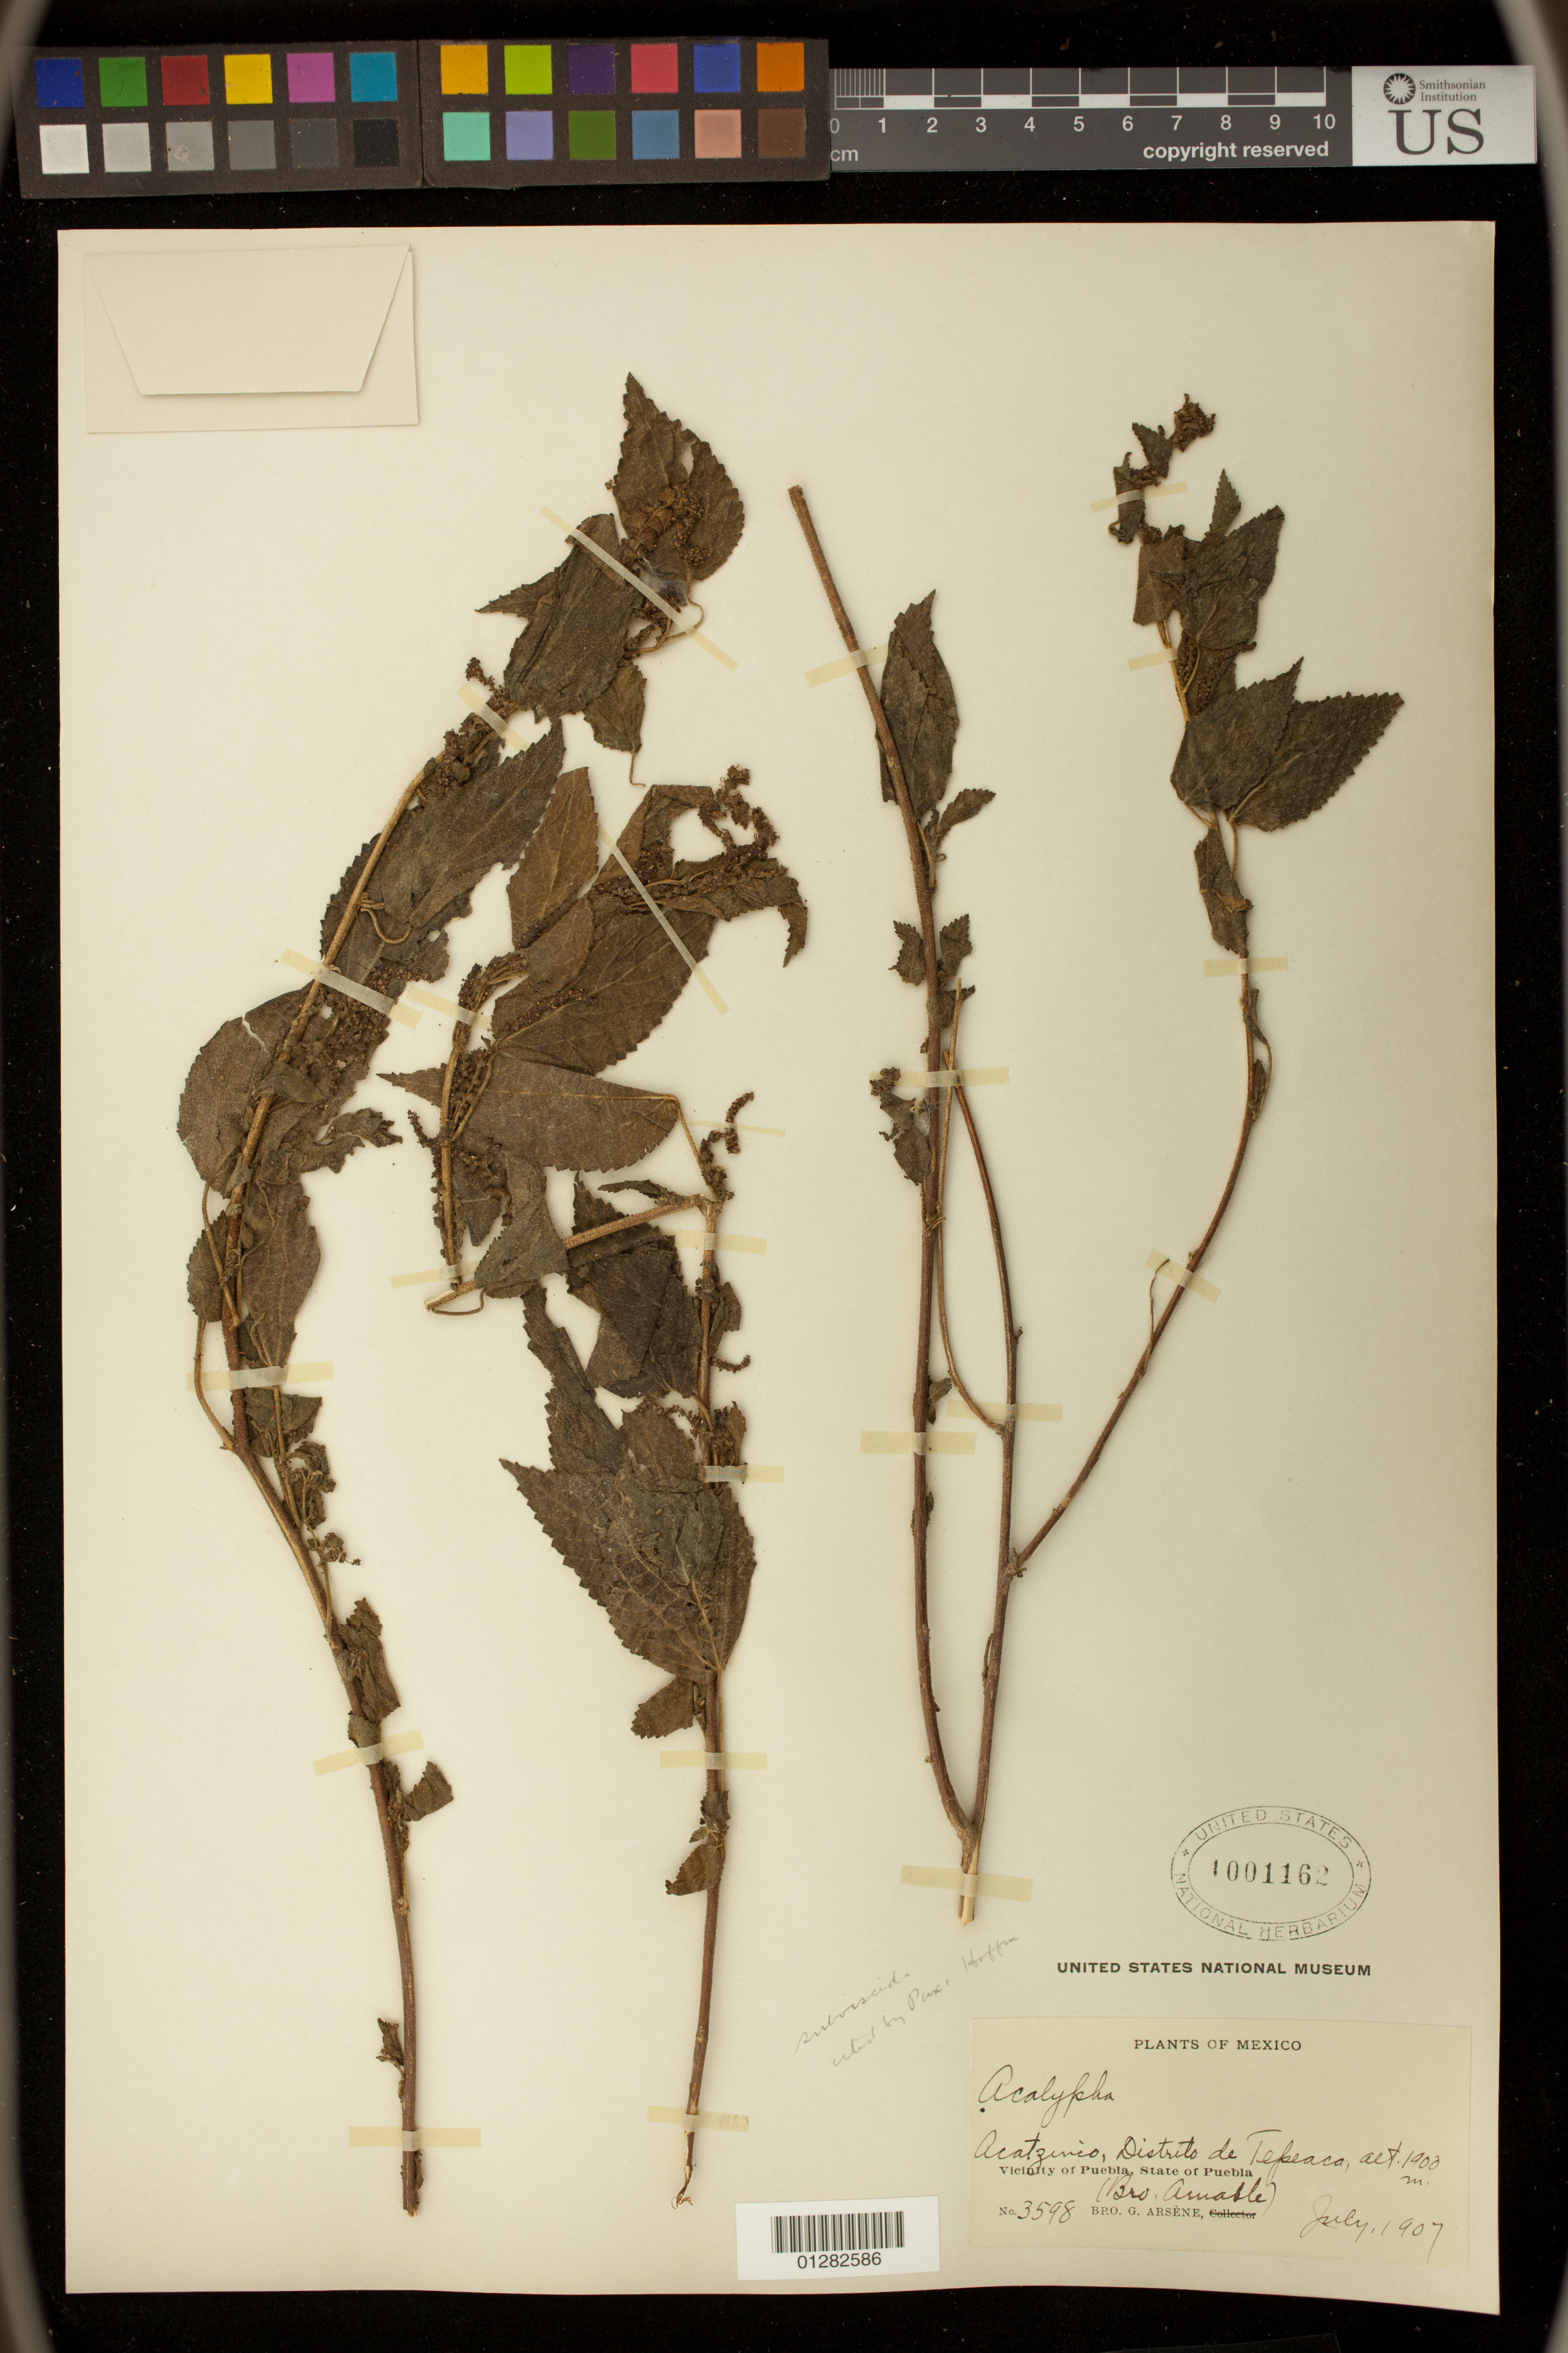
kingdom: Plantae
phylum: Tracheophyta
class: Magnoliopsida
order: Malpighiales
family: Euphorbiaceae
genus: Acalypha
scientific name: Acalypha subviscida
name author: S. Watson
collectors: M. Bourgeau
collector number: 3598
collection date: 1907-07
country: Mexico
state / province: Puebla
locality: Vicinity of Puebla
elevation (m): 1900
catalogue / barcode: US 1001162